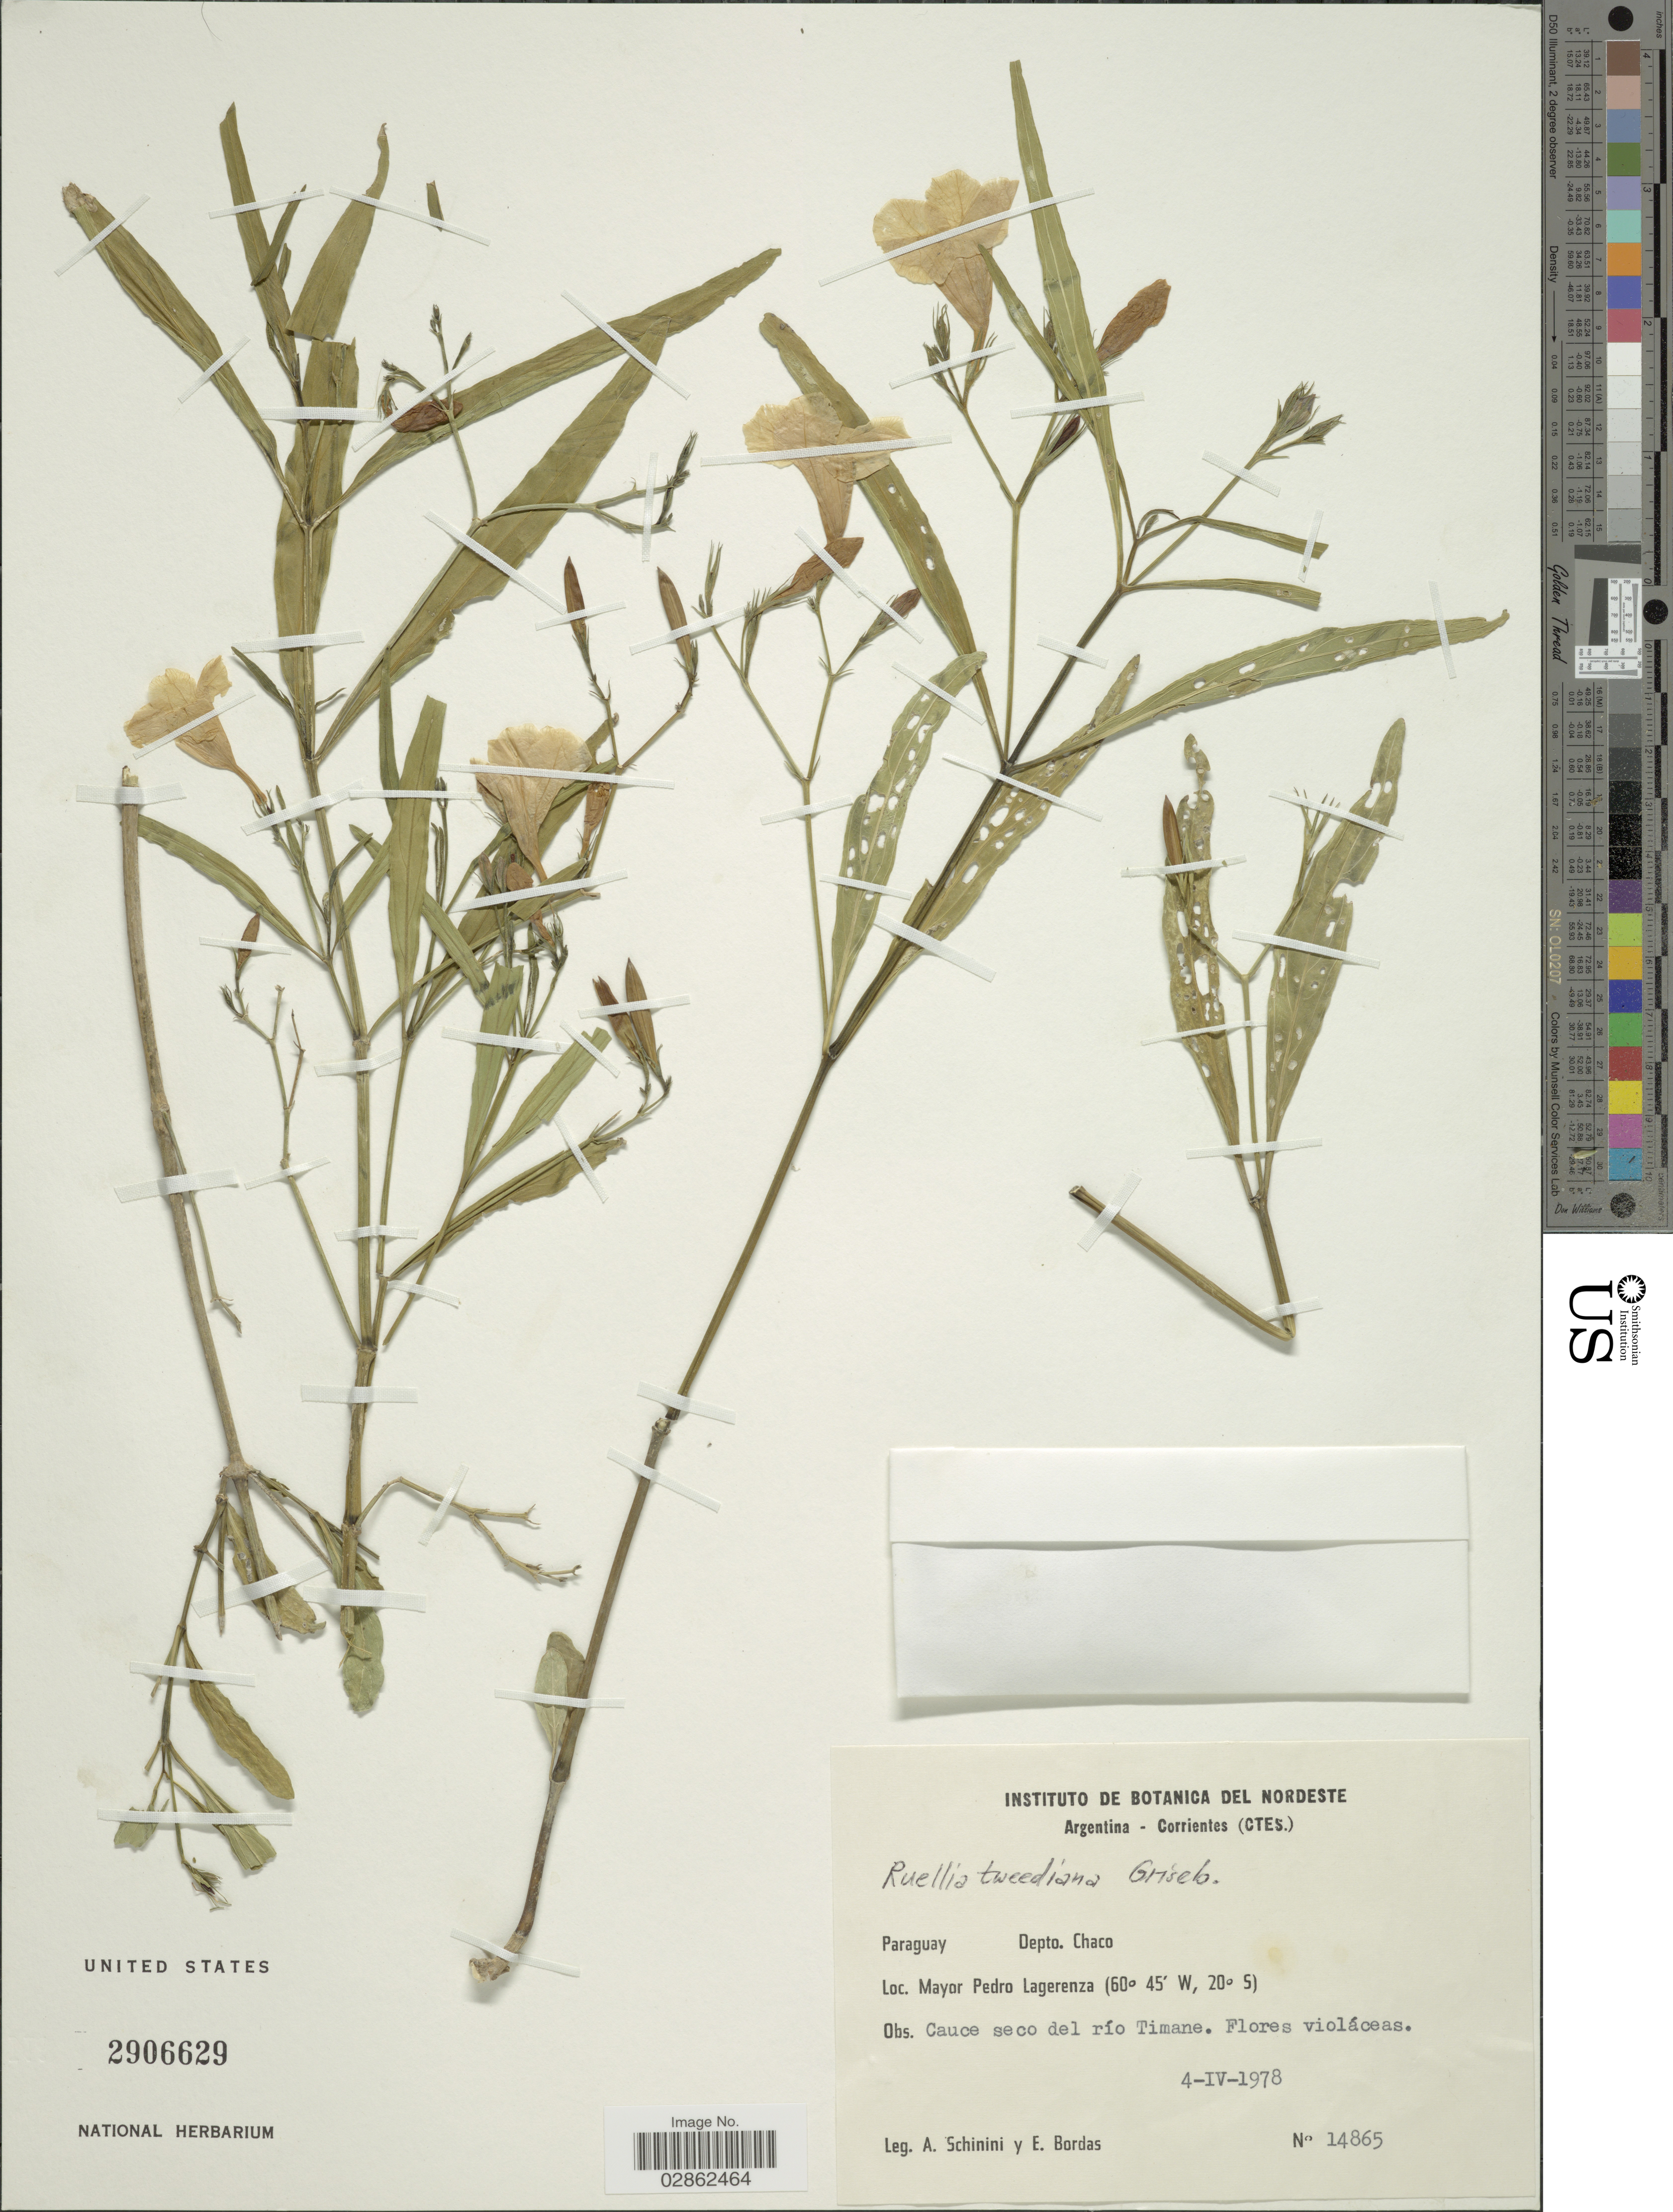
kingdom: Plantae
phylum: Tracheophyta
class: Magnoliopsida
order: Lamiales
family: Acanthaceae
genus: Ruellia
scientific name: Ruellia tweediana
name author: Griseb.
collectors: A. Schinini & E. Bordas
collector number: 14865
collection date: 1978-04-04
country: Argentina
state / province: Chaco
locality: Depto. Chaco. Mayor Pedro Lagerenza. Cauce seco del río Timane.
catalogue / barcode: US 2906629